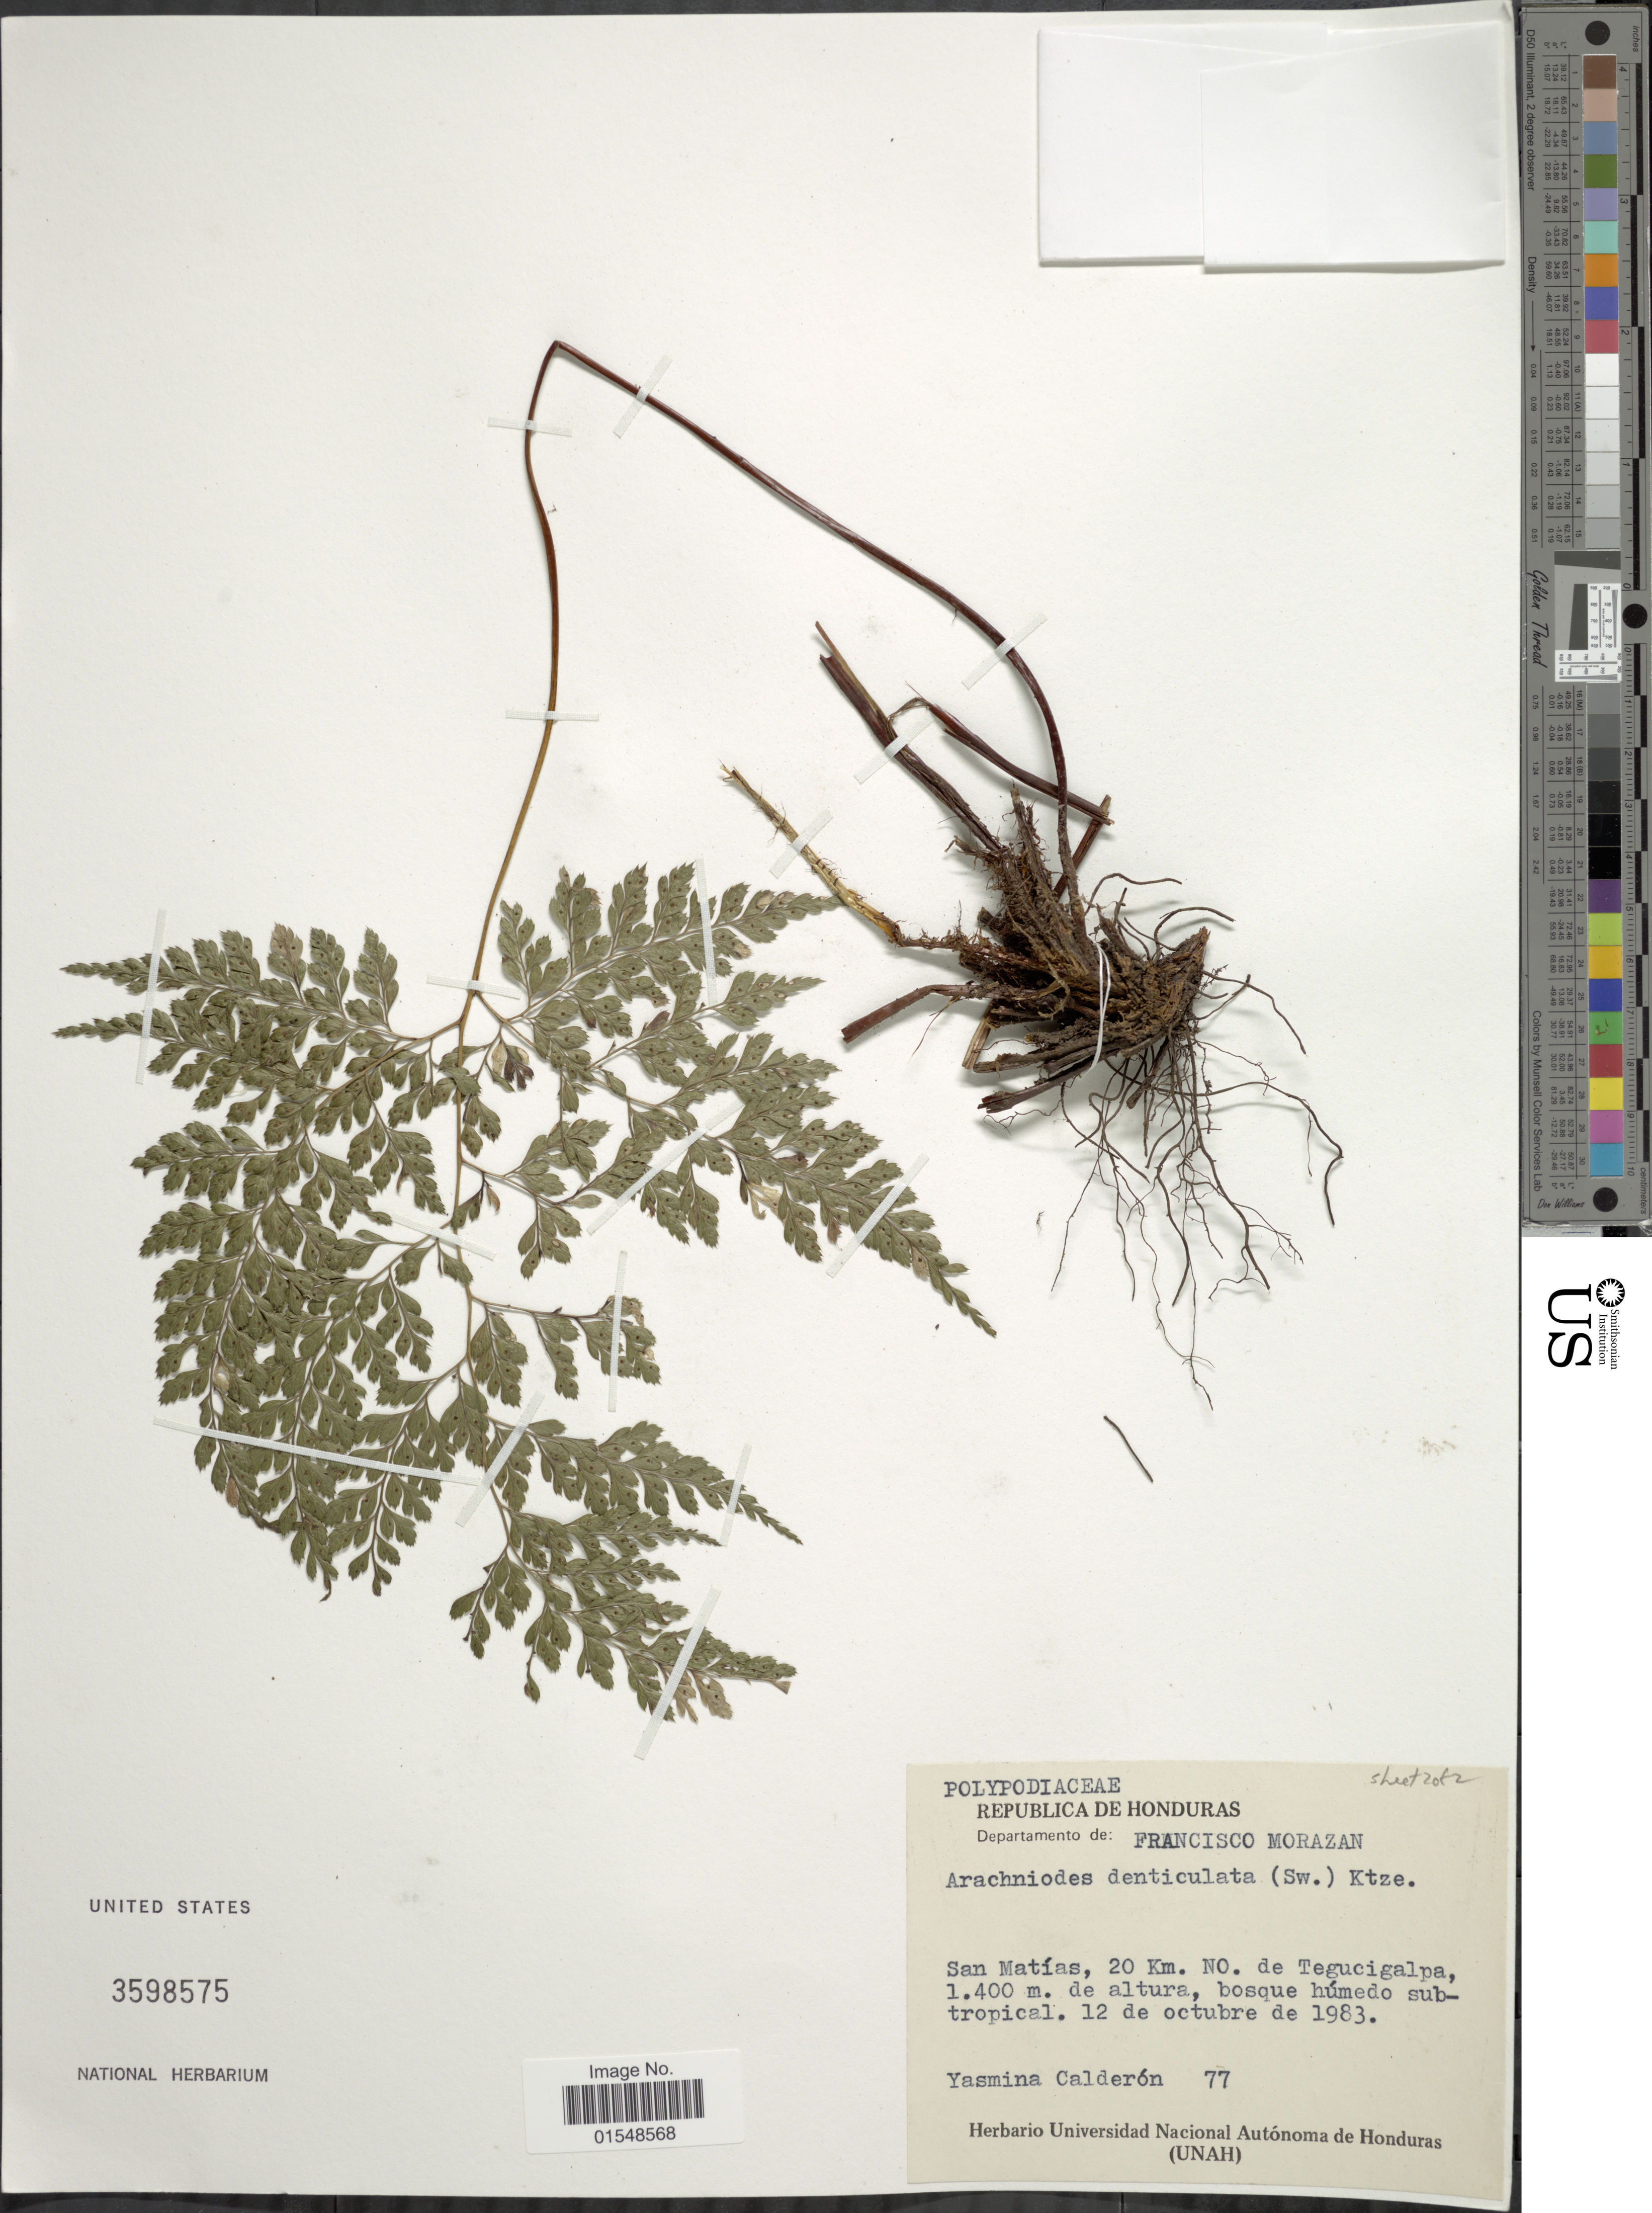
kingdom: Plantae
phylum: Tracheophyta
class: Polypodiopsida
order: Polypodiales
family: Dryopteridaceae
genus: Arachniodes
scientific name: Arachniodes denticulata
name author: (Sw.) Ching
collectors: Y. Calderón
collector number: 77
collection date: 1983-10-12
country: Honduras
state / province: Fco. Morazán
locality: Francisco Morazan, San Matías, 20 Km. NO. de Tegucigalpa, bosque húmedo subtropical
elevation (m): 1400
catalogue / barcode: US 3598575